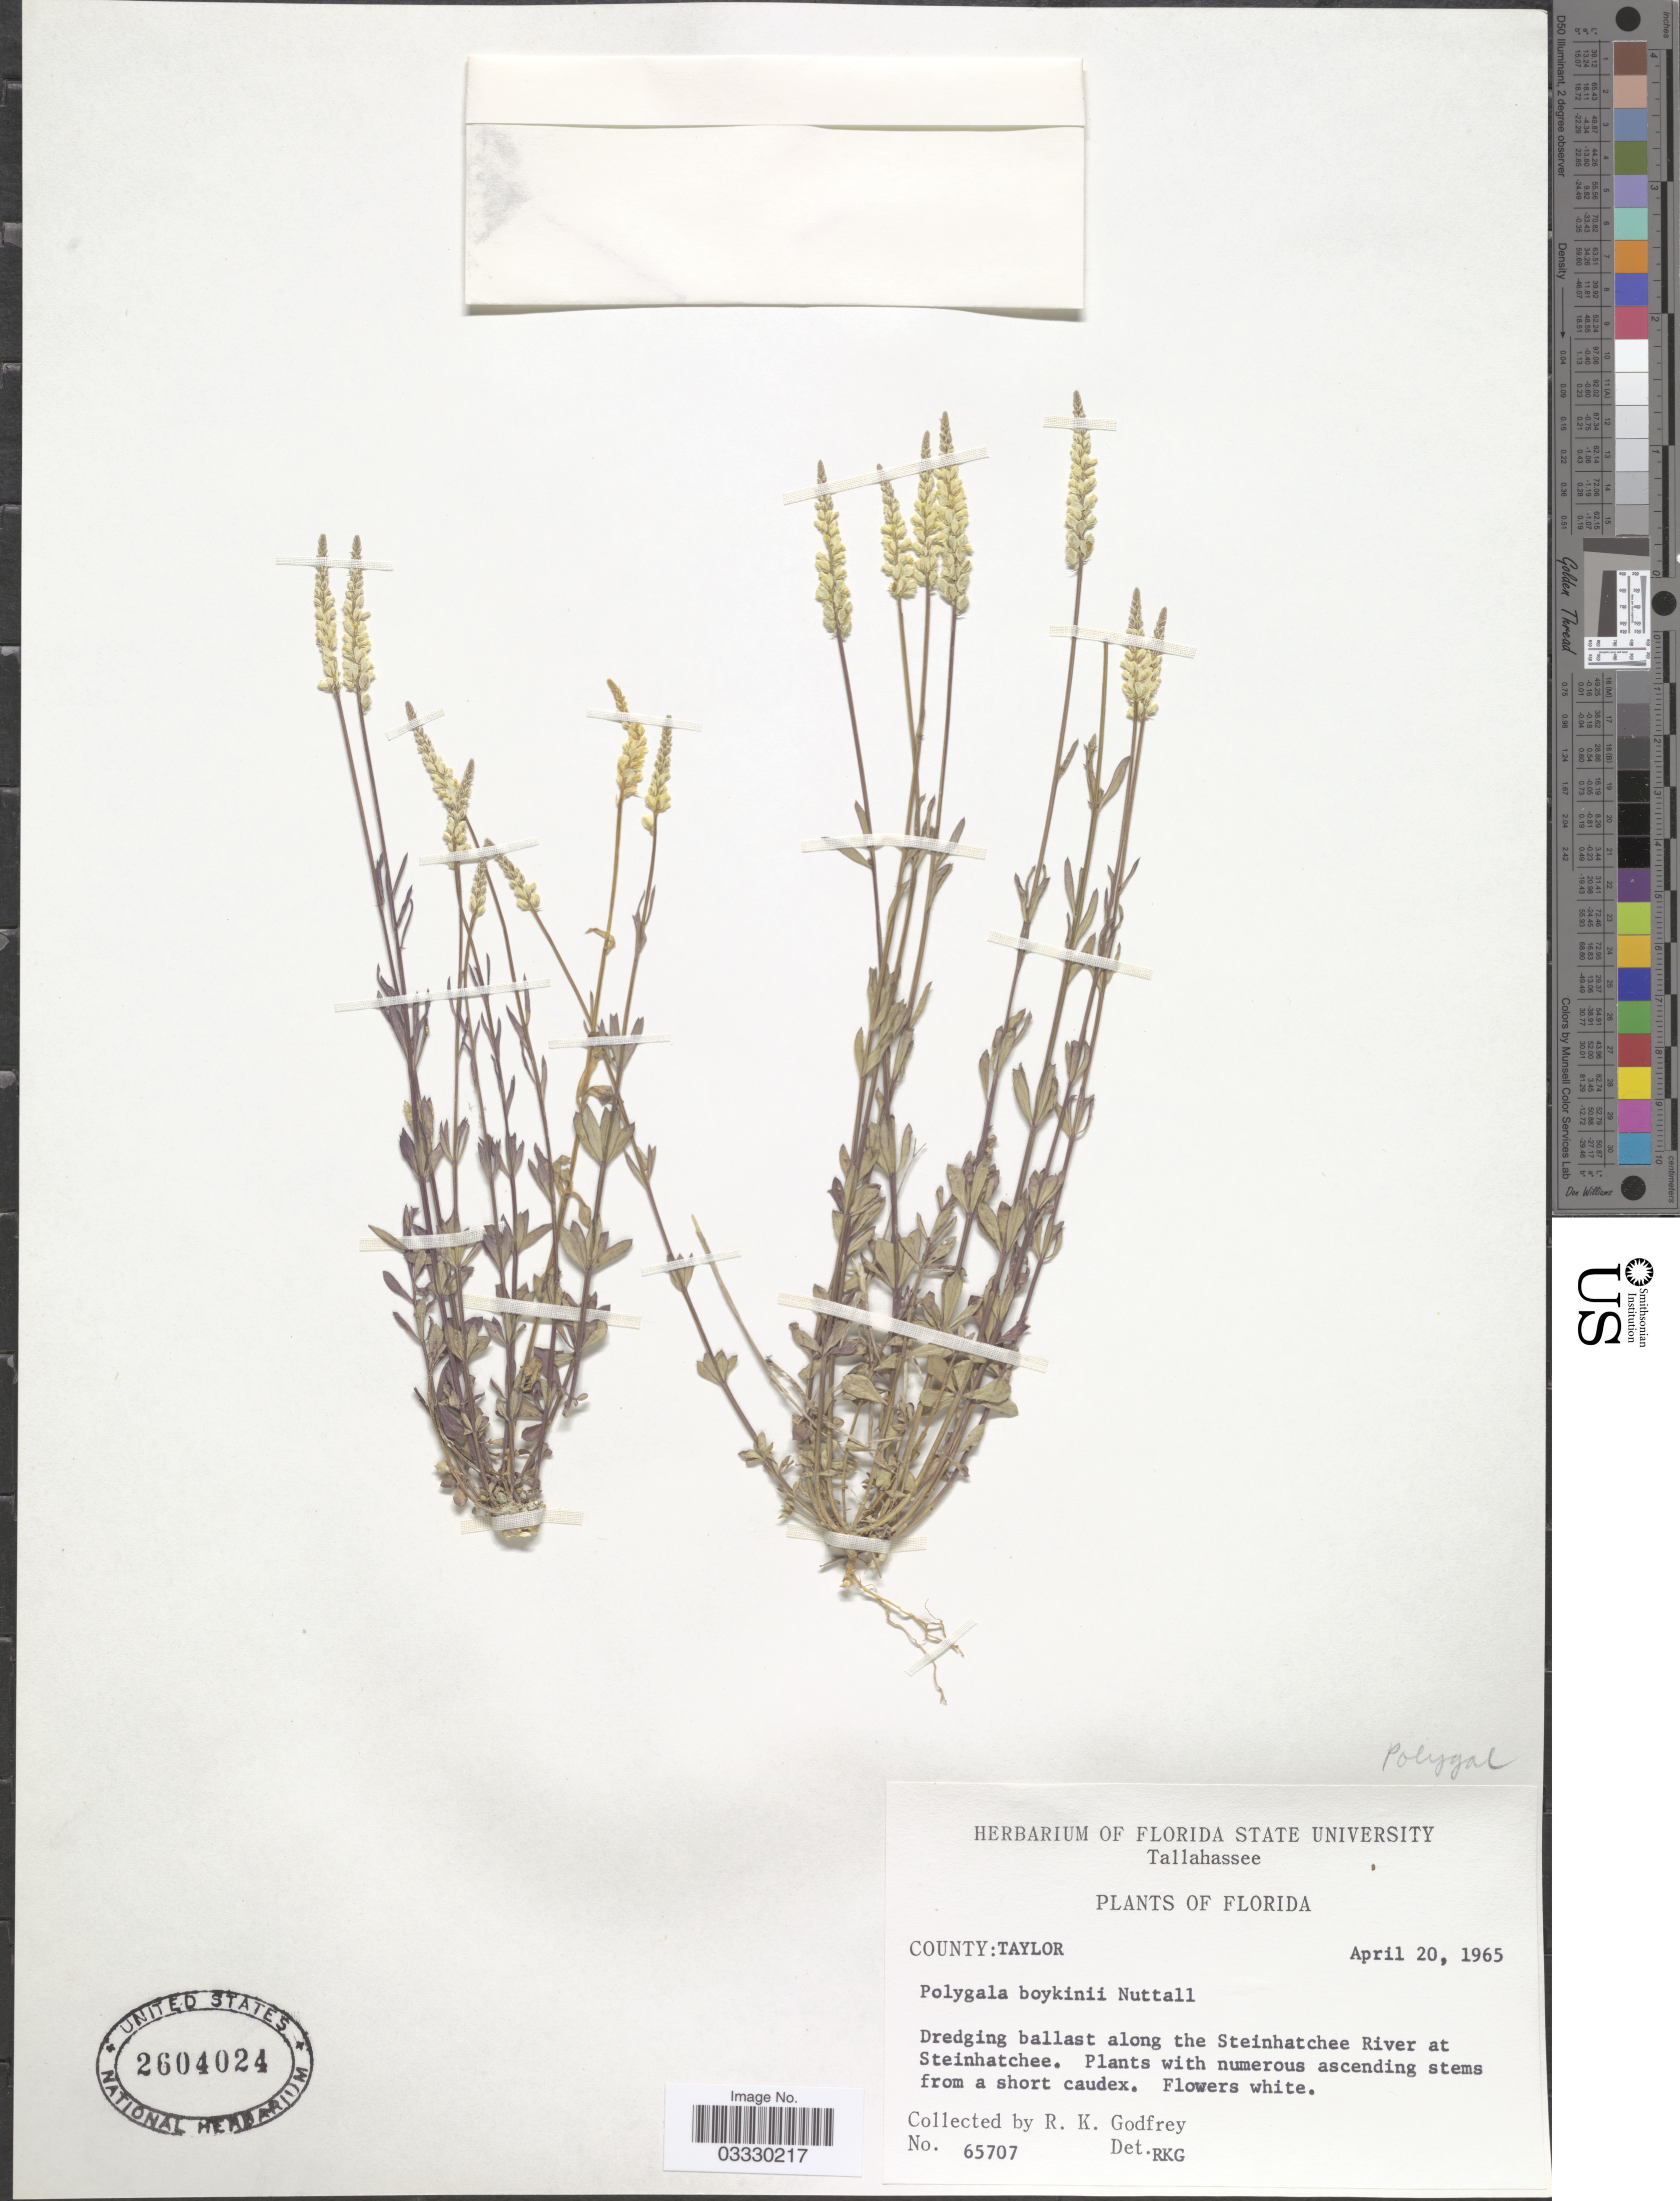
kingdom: Plantae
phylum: Tracheophyta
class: Magnoliopsida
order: Fabales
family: Polygalaceae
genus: Polygala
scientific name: Polygala boykinii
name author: Nutt.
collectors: R. K. Godfrey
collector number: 65707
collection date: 1965-04-20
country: United States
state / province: Florida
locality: County: Taylor. Dredging ballast along the Steinhatchee River at Steinhatchee.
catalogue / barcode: US 2604024